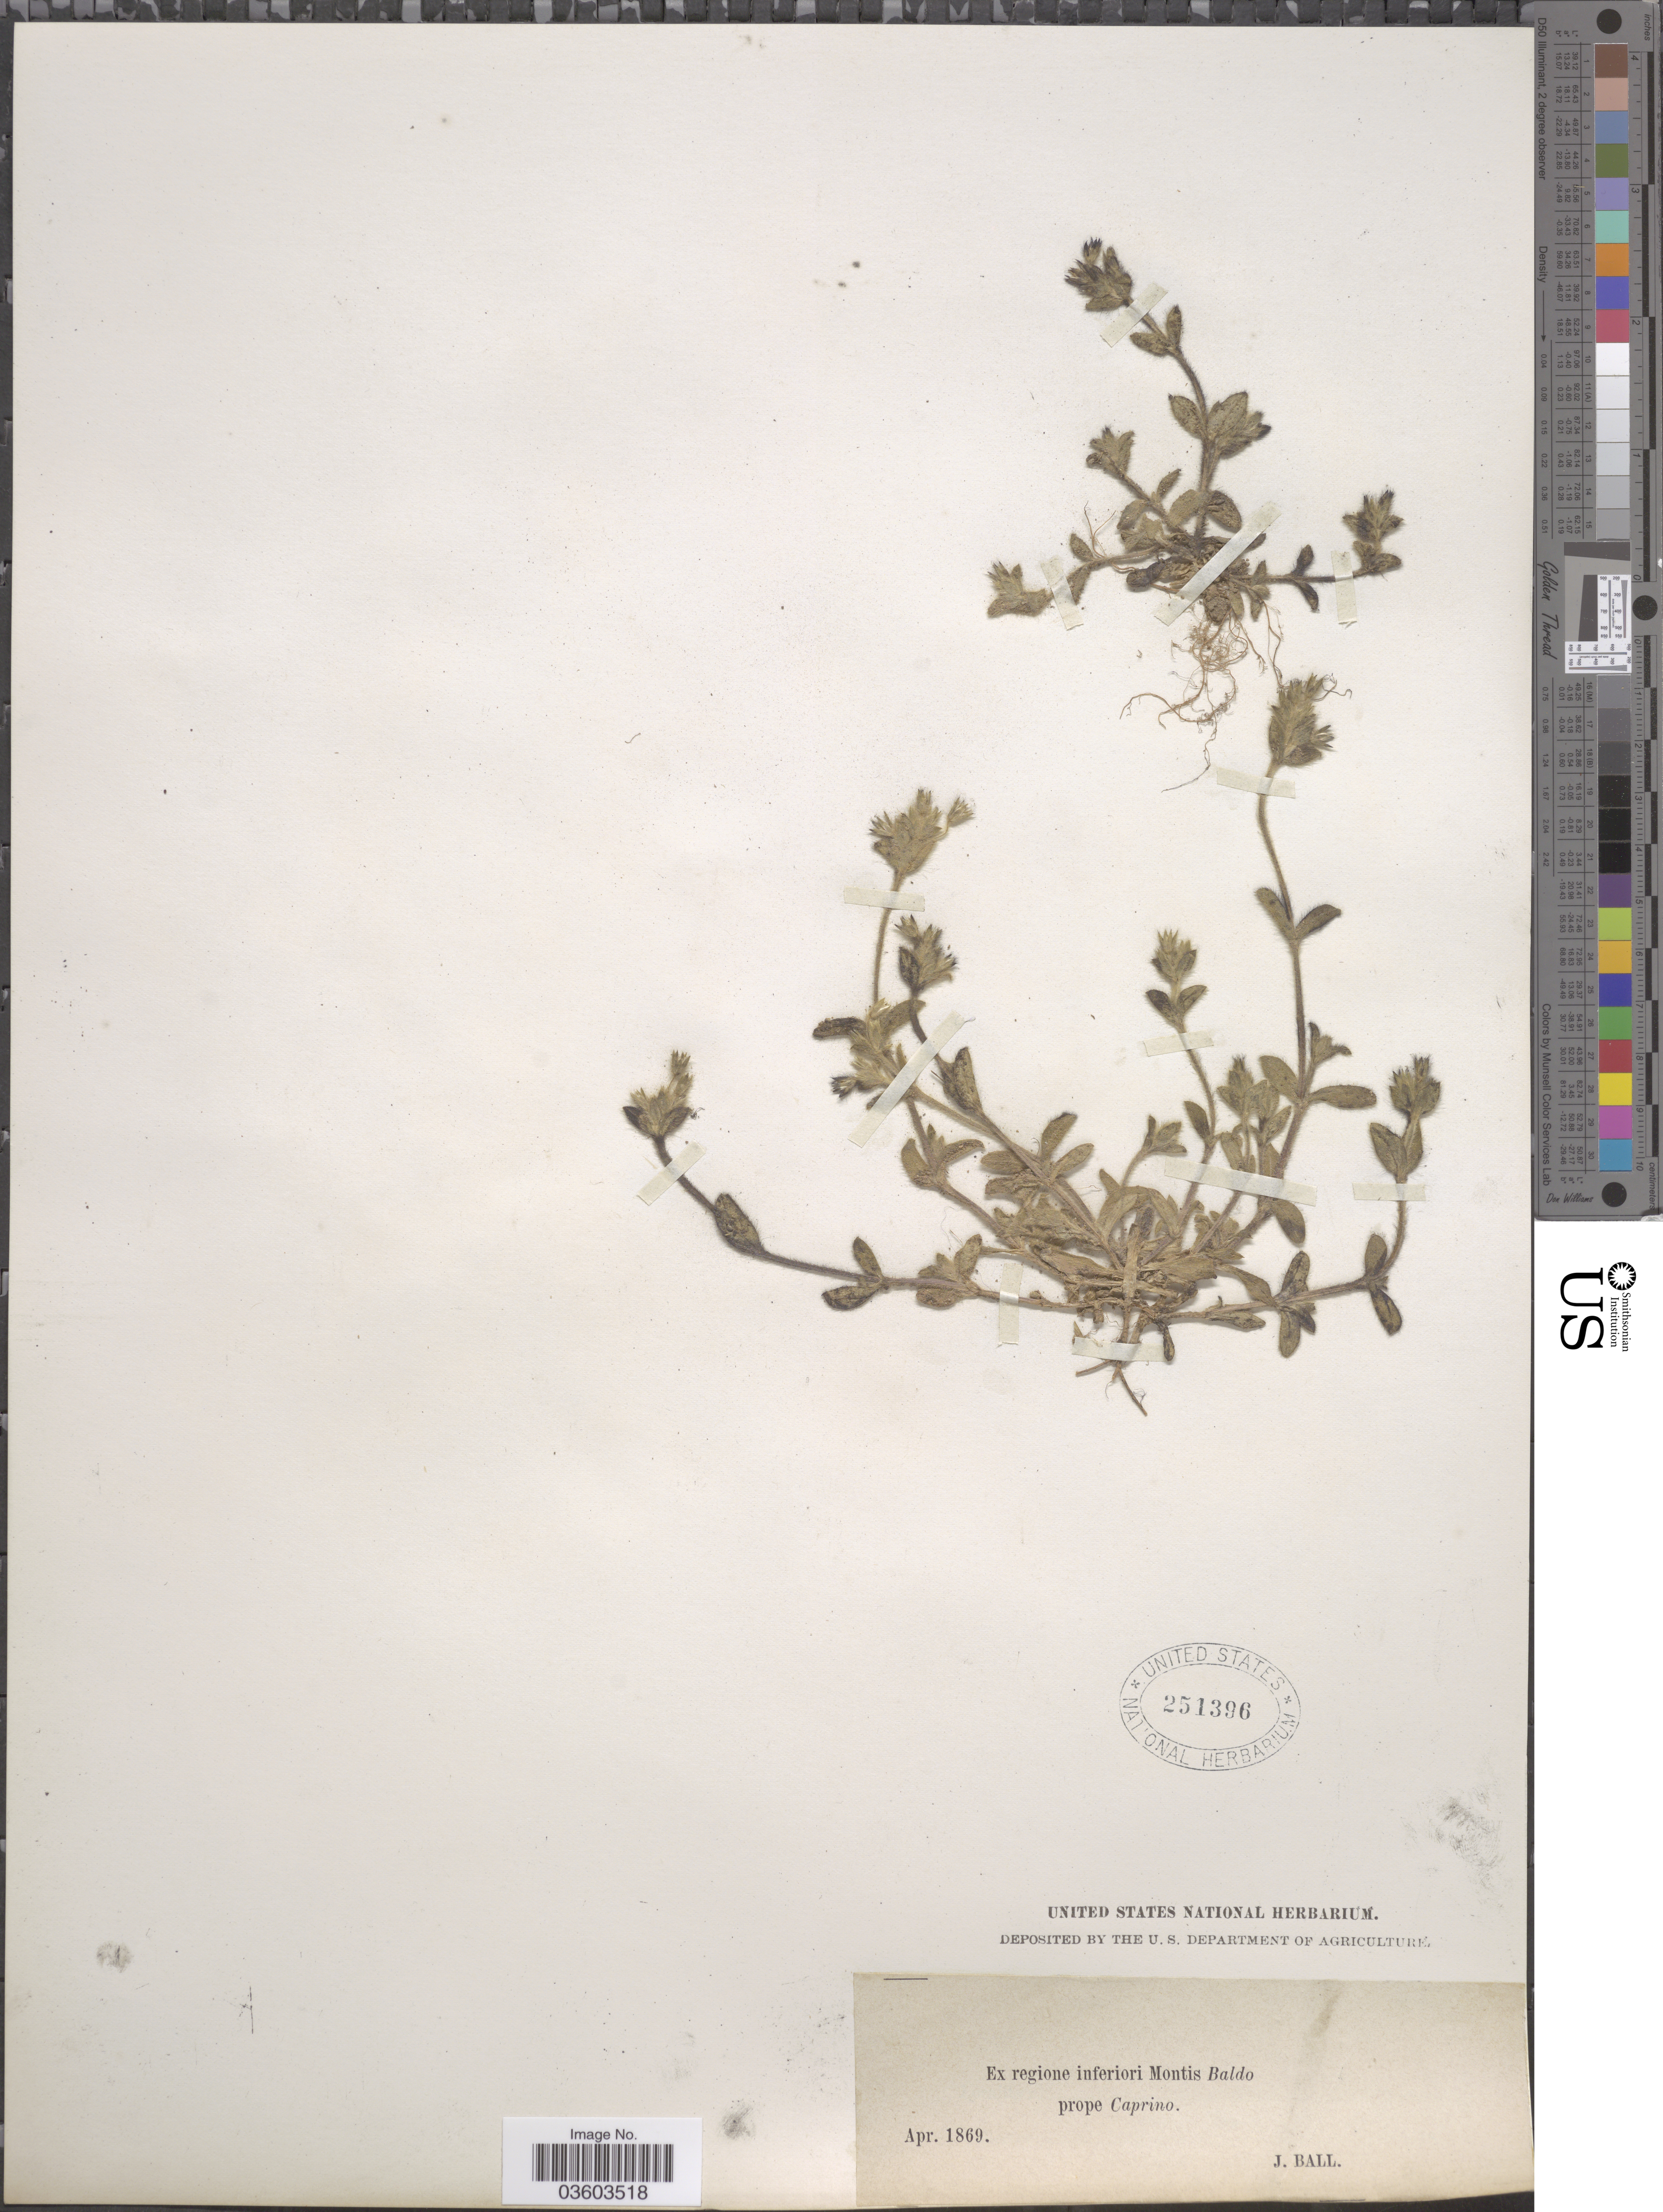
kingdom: Plantae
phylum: Tracheophyta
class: Magnoliopsida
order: Caryophyllales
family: Caryophyllaceae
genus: Cerastium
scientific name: Cerastium sp.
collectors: J. Ball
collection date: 1869-04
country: Italy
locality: Ex regione inferiori Montis Baldo prope Caprino.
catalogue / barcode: US 251396